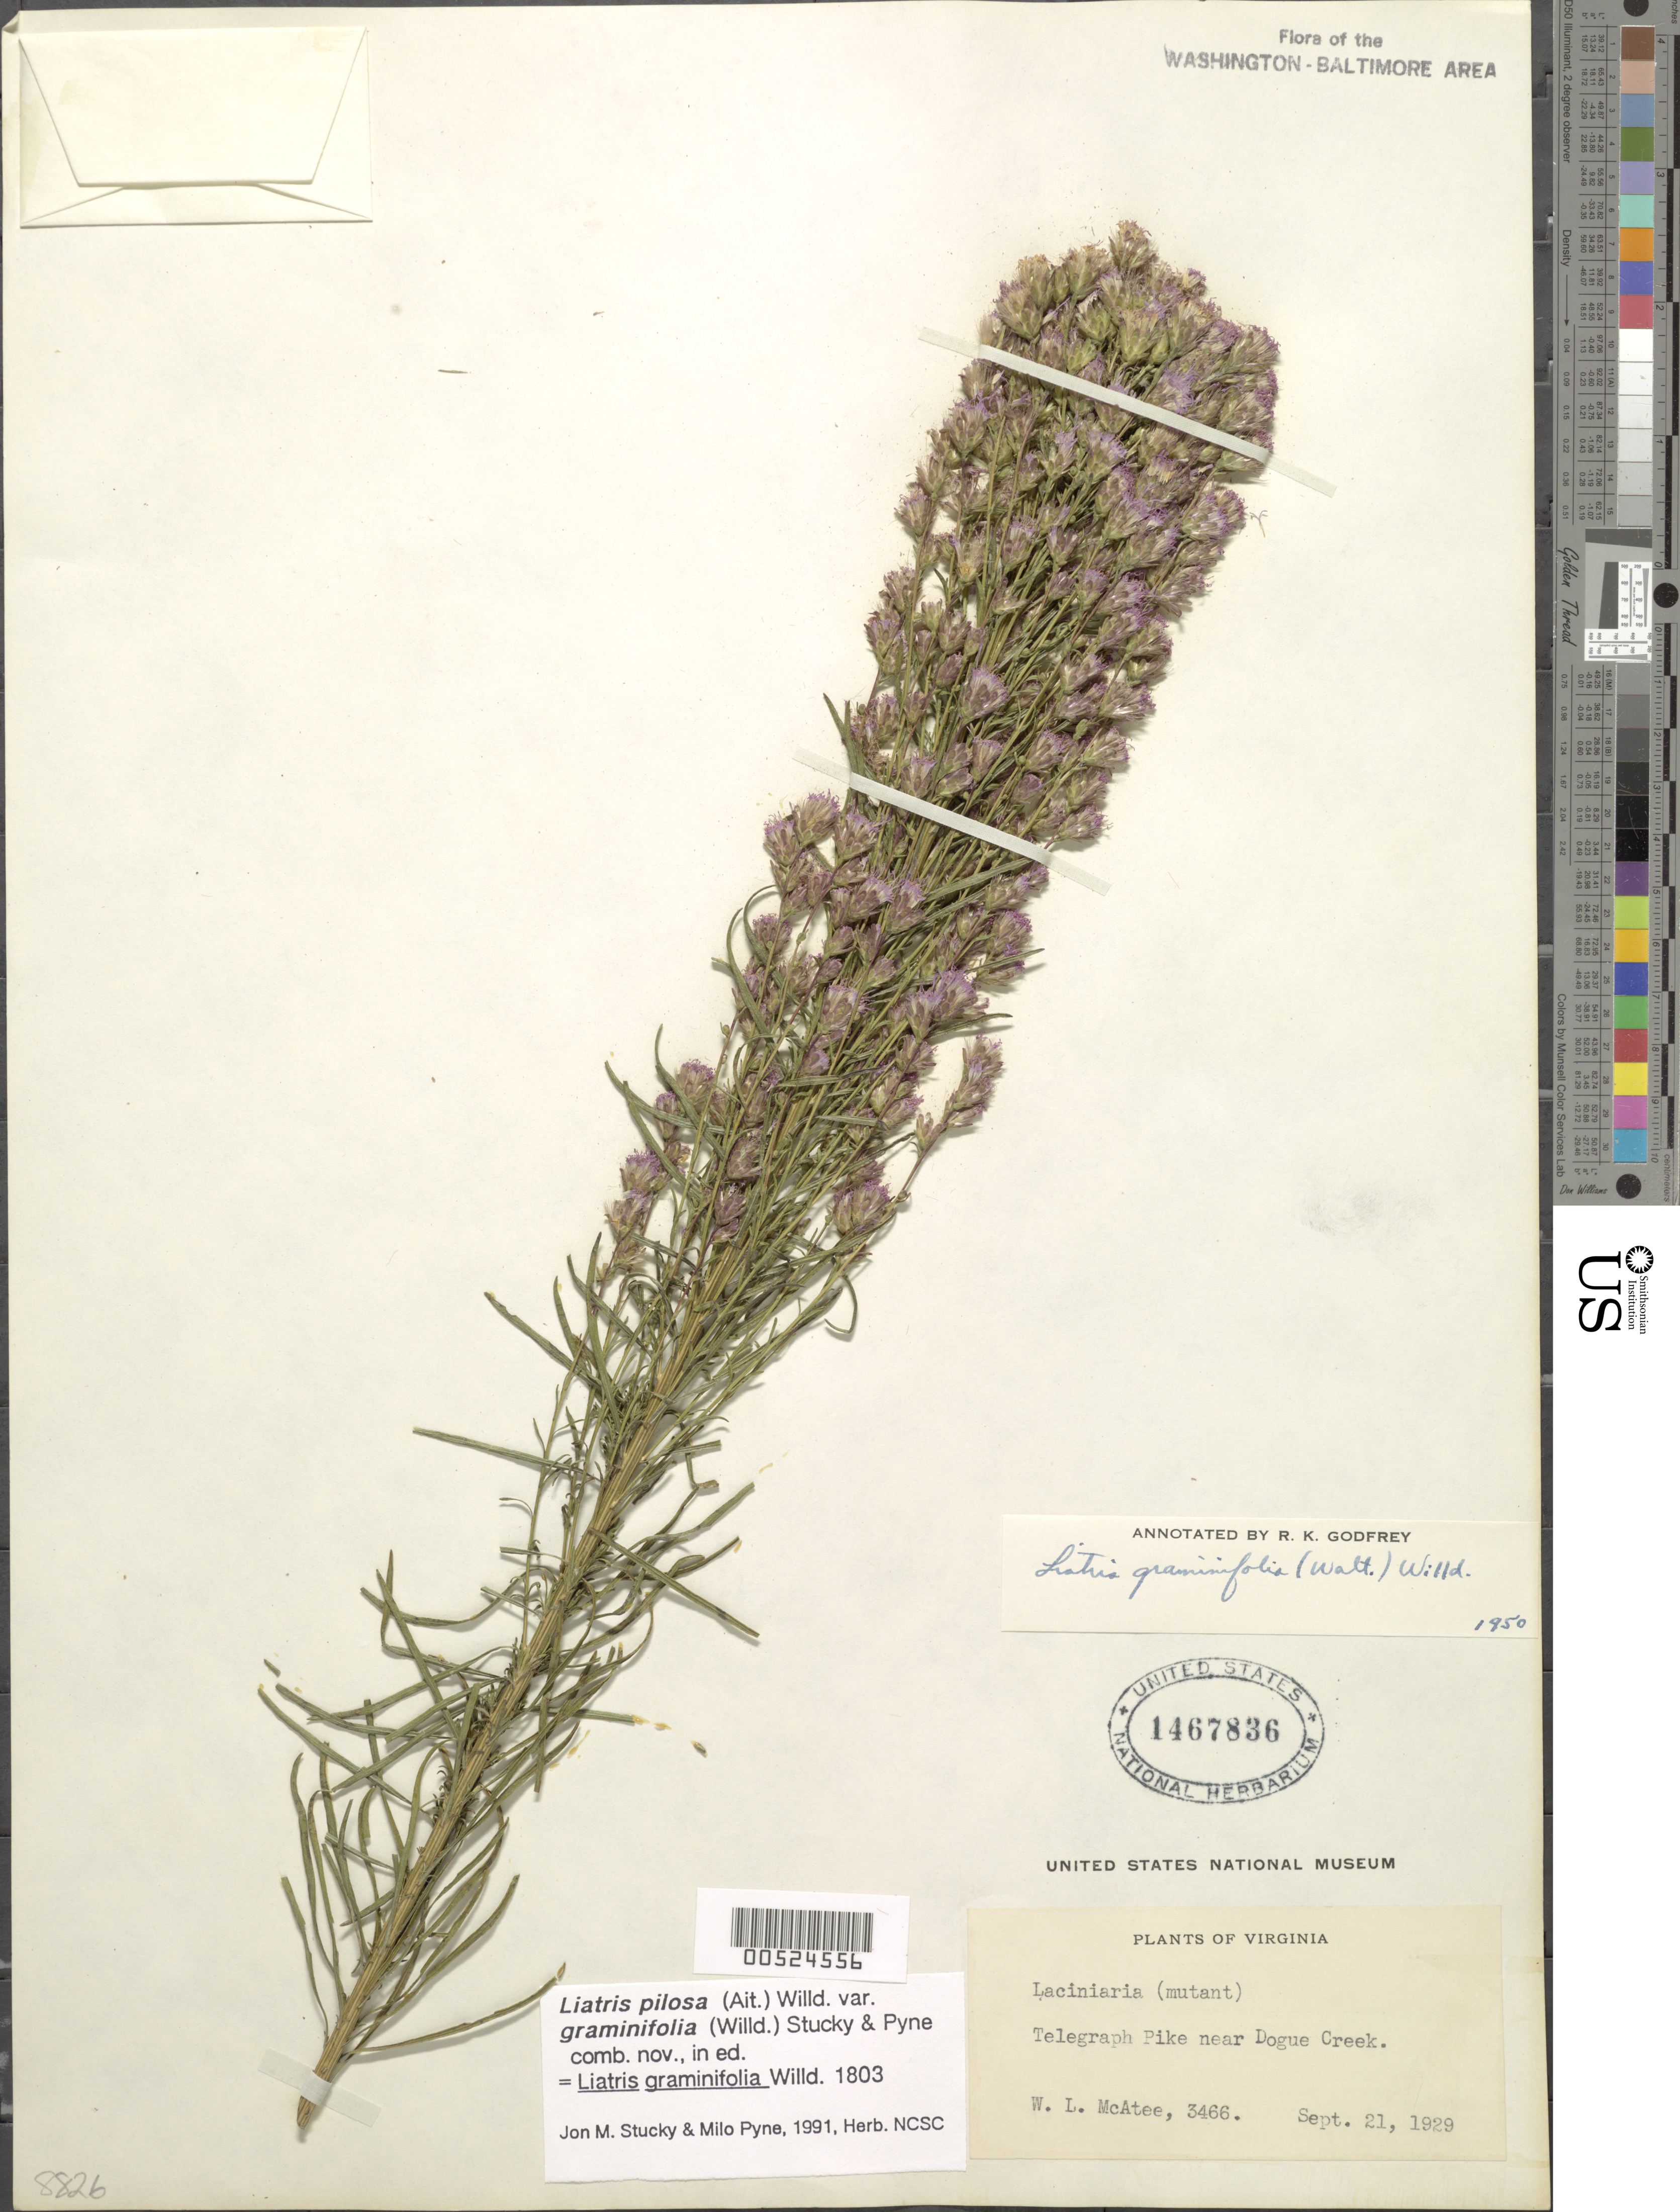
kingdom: Plantae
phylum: Tracheophyta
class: Magnoliopsida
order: Asterales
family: Asteraceae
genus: Liatris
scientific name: Liatris pilosa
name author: (Aiton) Willd.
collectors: W. McAtee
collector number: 3466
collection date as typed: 21 Sep 1929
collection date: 1929-09-21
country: United States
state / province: Virginia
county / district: Fairfax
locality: Telegraph Pike near Dogue Creek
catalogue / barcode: US 1467836